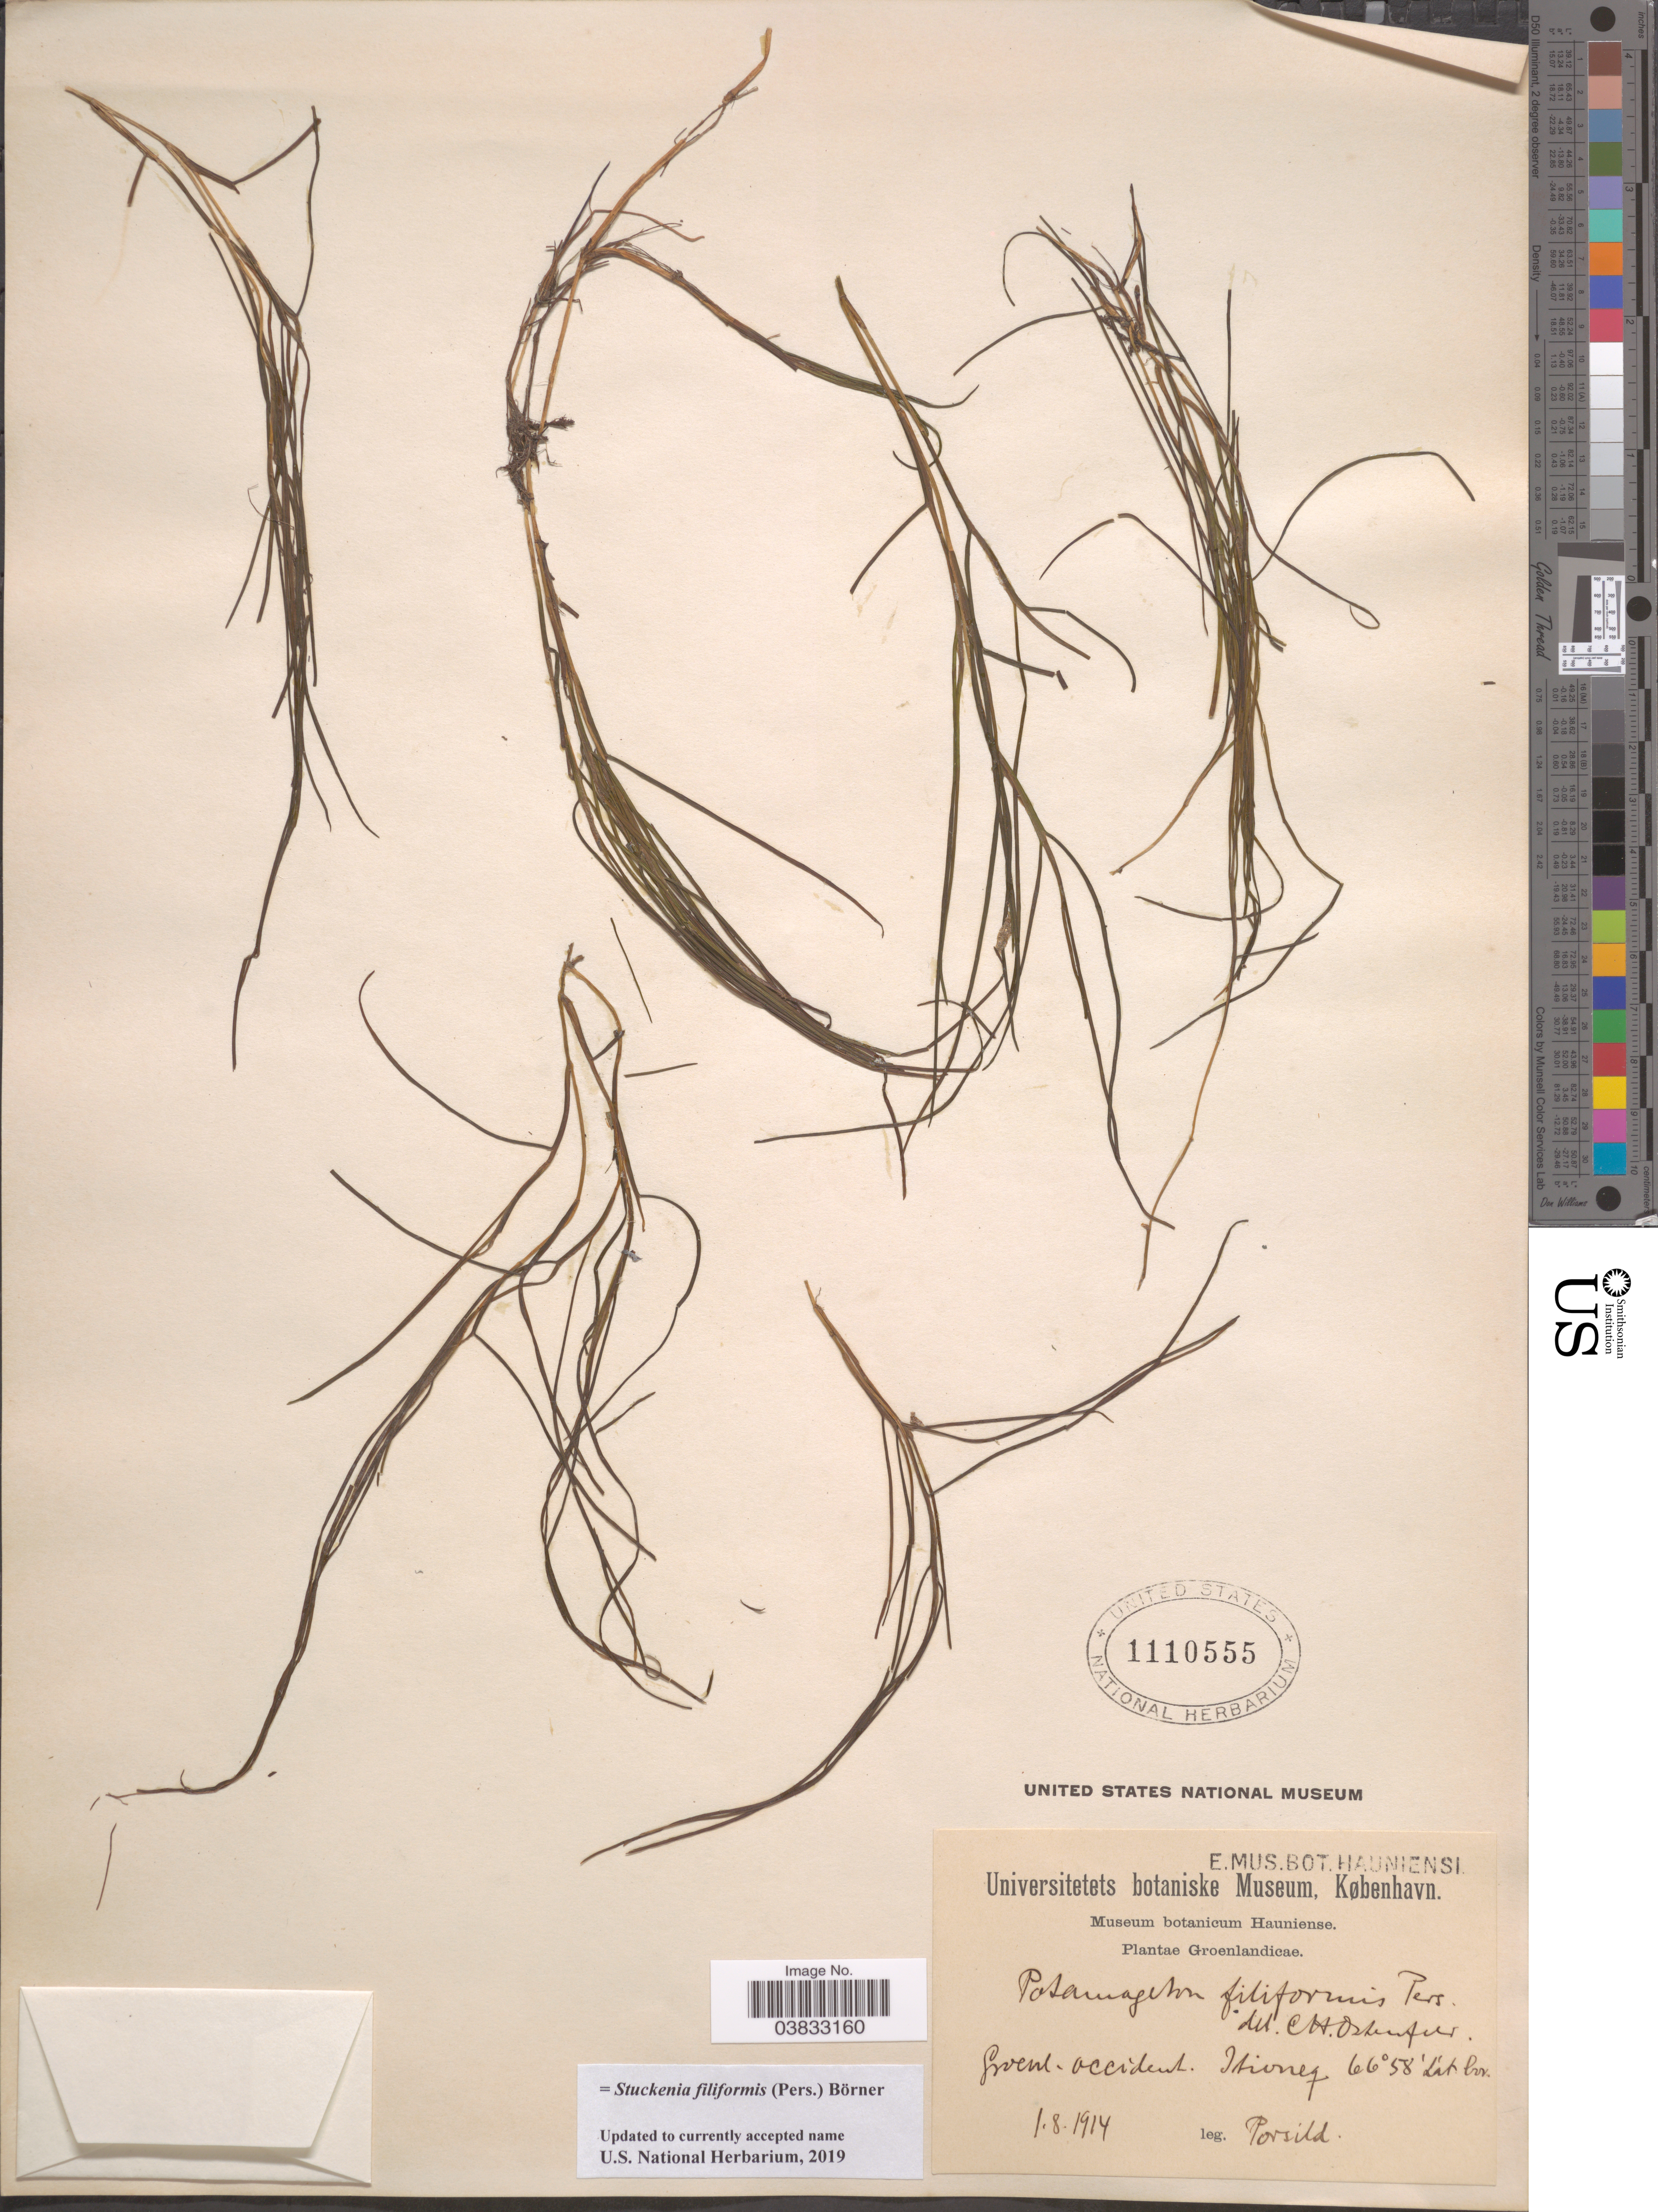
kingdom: Plantae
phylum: Tracheophyta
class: Liliopsida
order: Alismatales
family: Potamogetonaceae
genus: Stuckenia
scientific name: Stuckenia filiformis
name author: (Pers.) Börner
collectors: Porsild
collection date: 1914-08-01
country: Greenland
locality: Groenlandicae. Groenl. Occident. Itioney.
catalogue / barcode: US 1110555